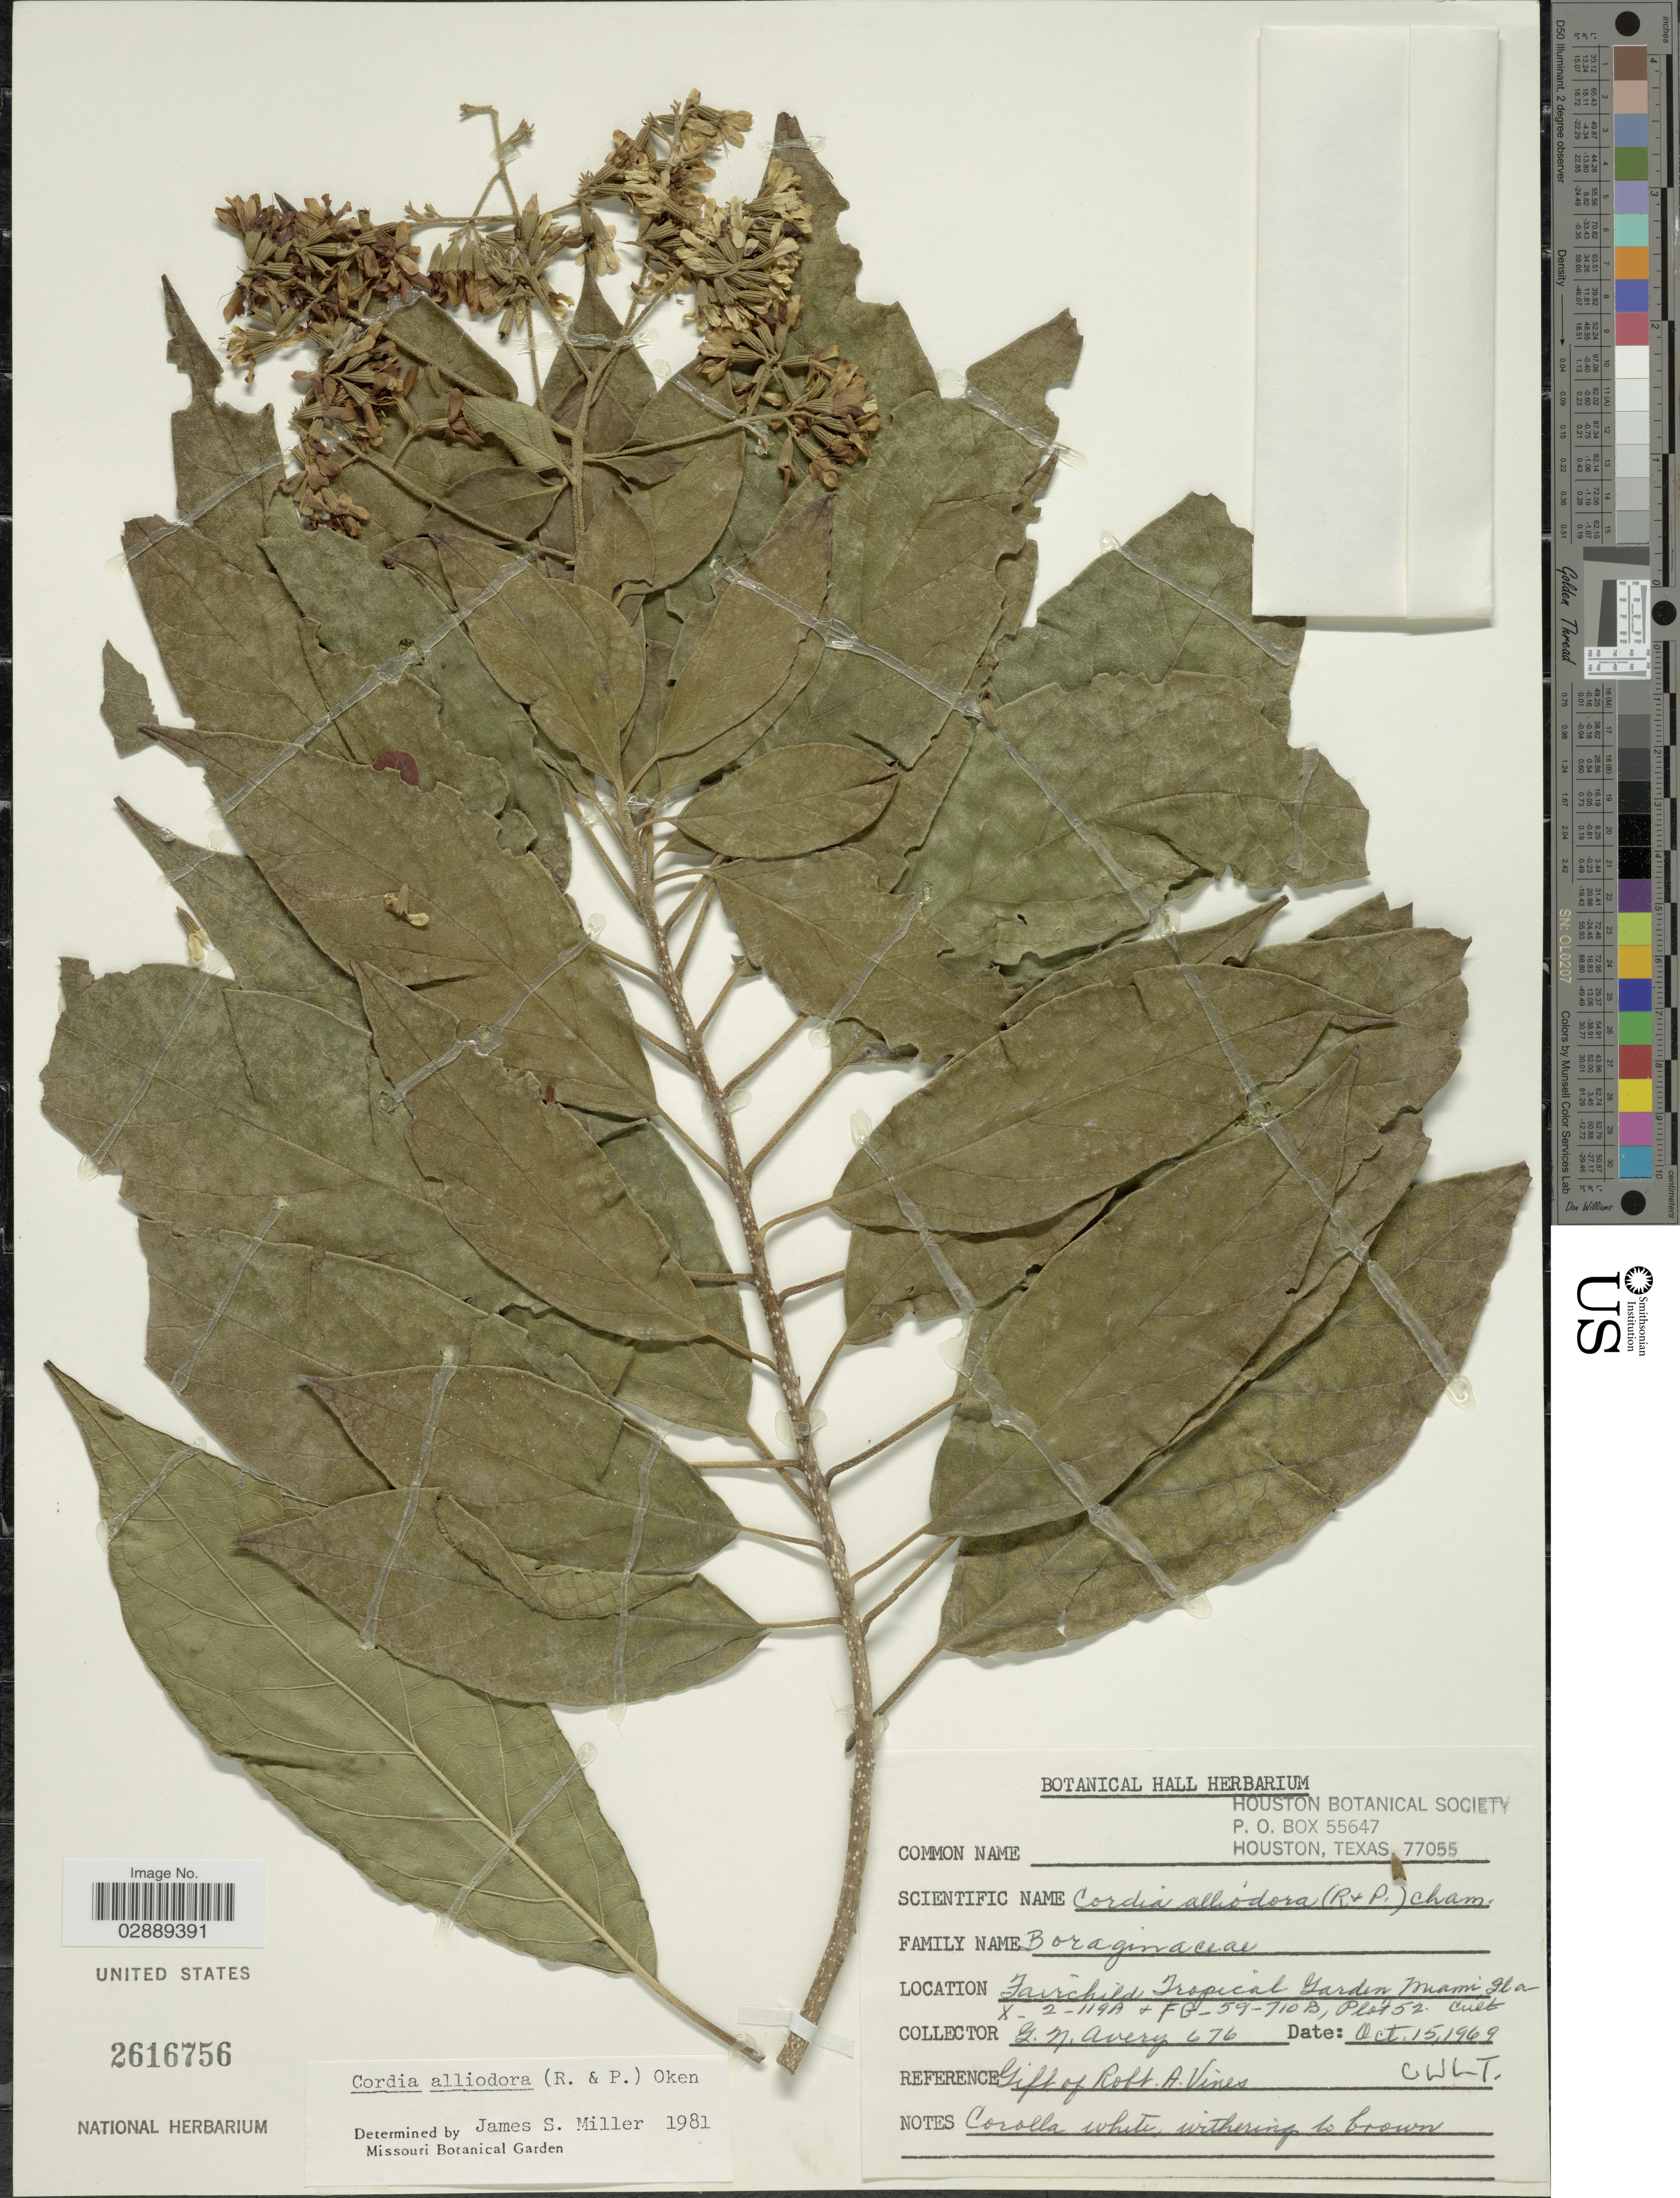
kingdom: Plantae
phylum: Tracheophyta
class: Magnoliopsida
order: Boraginales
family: Cordiaceae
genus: Cordia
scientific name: Cordia alliodora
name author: (Ruiz & Pav.) Oken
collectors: G. N. Avery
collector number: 676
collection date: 1969-10-15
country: United States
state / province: Florida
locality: Fairchild Tropical Garden, Miami, Fla. X-2-119A & FG_59-710, Plot 52.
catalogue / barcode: US 2616756